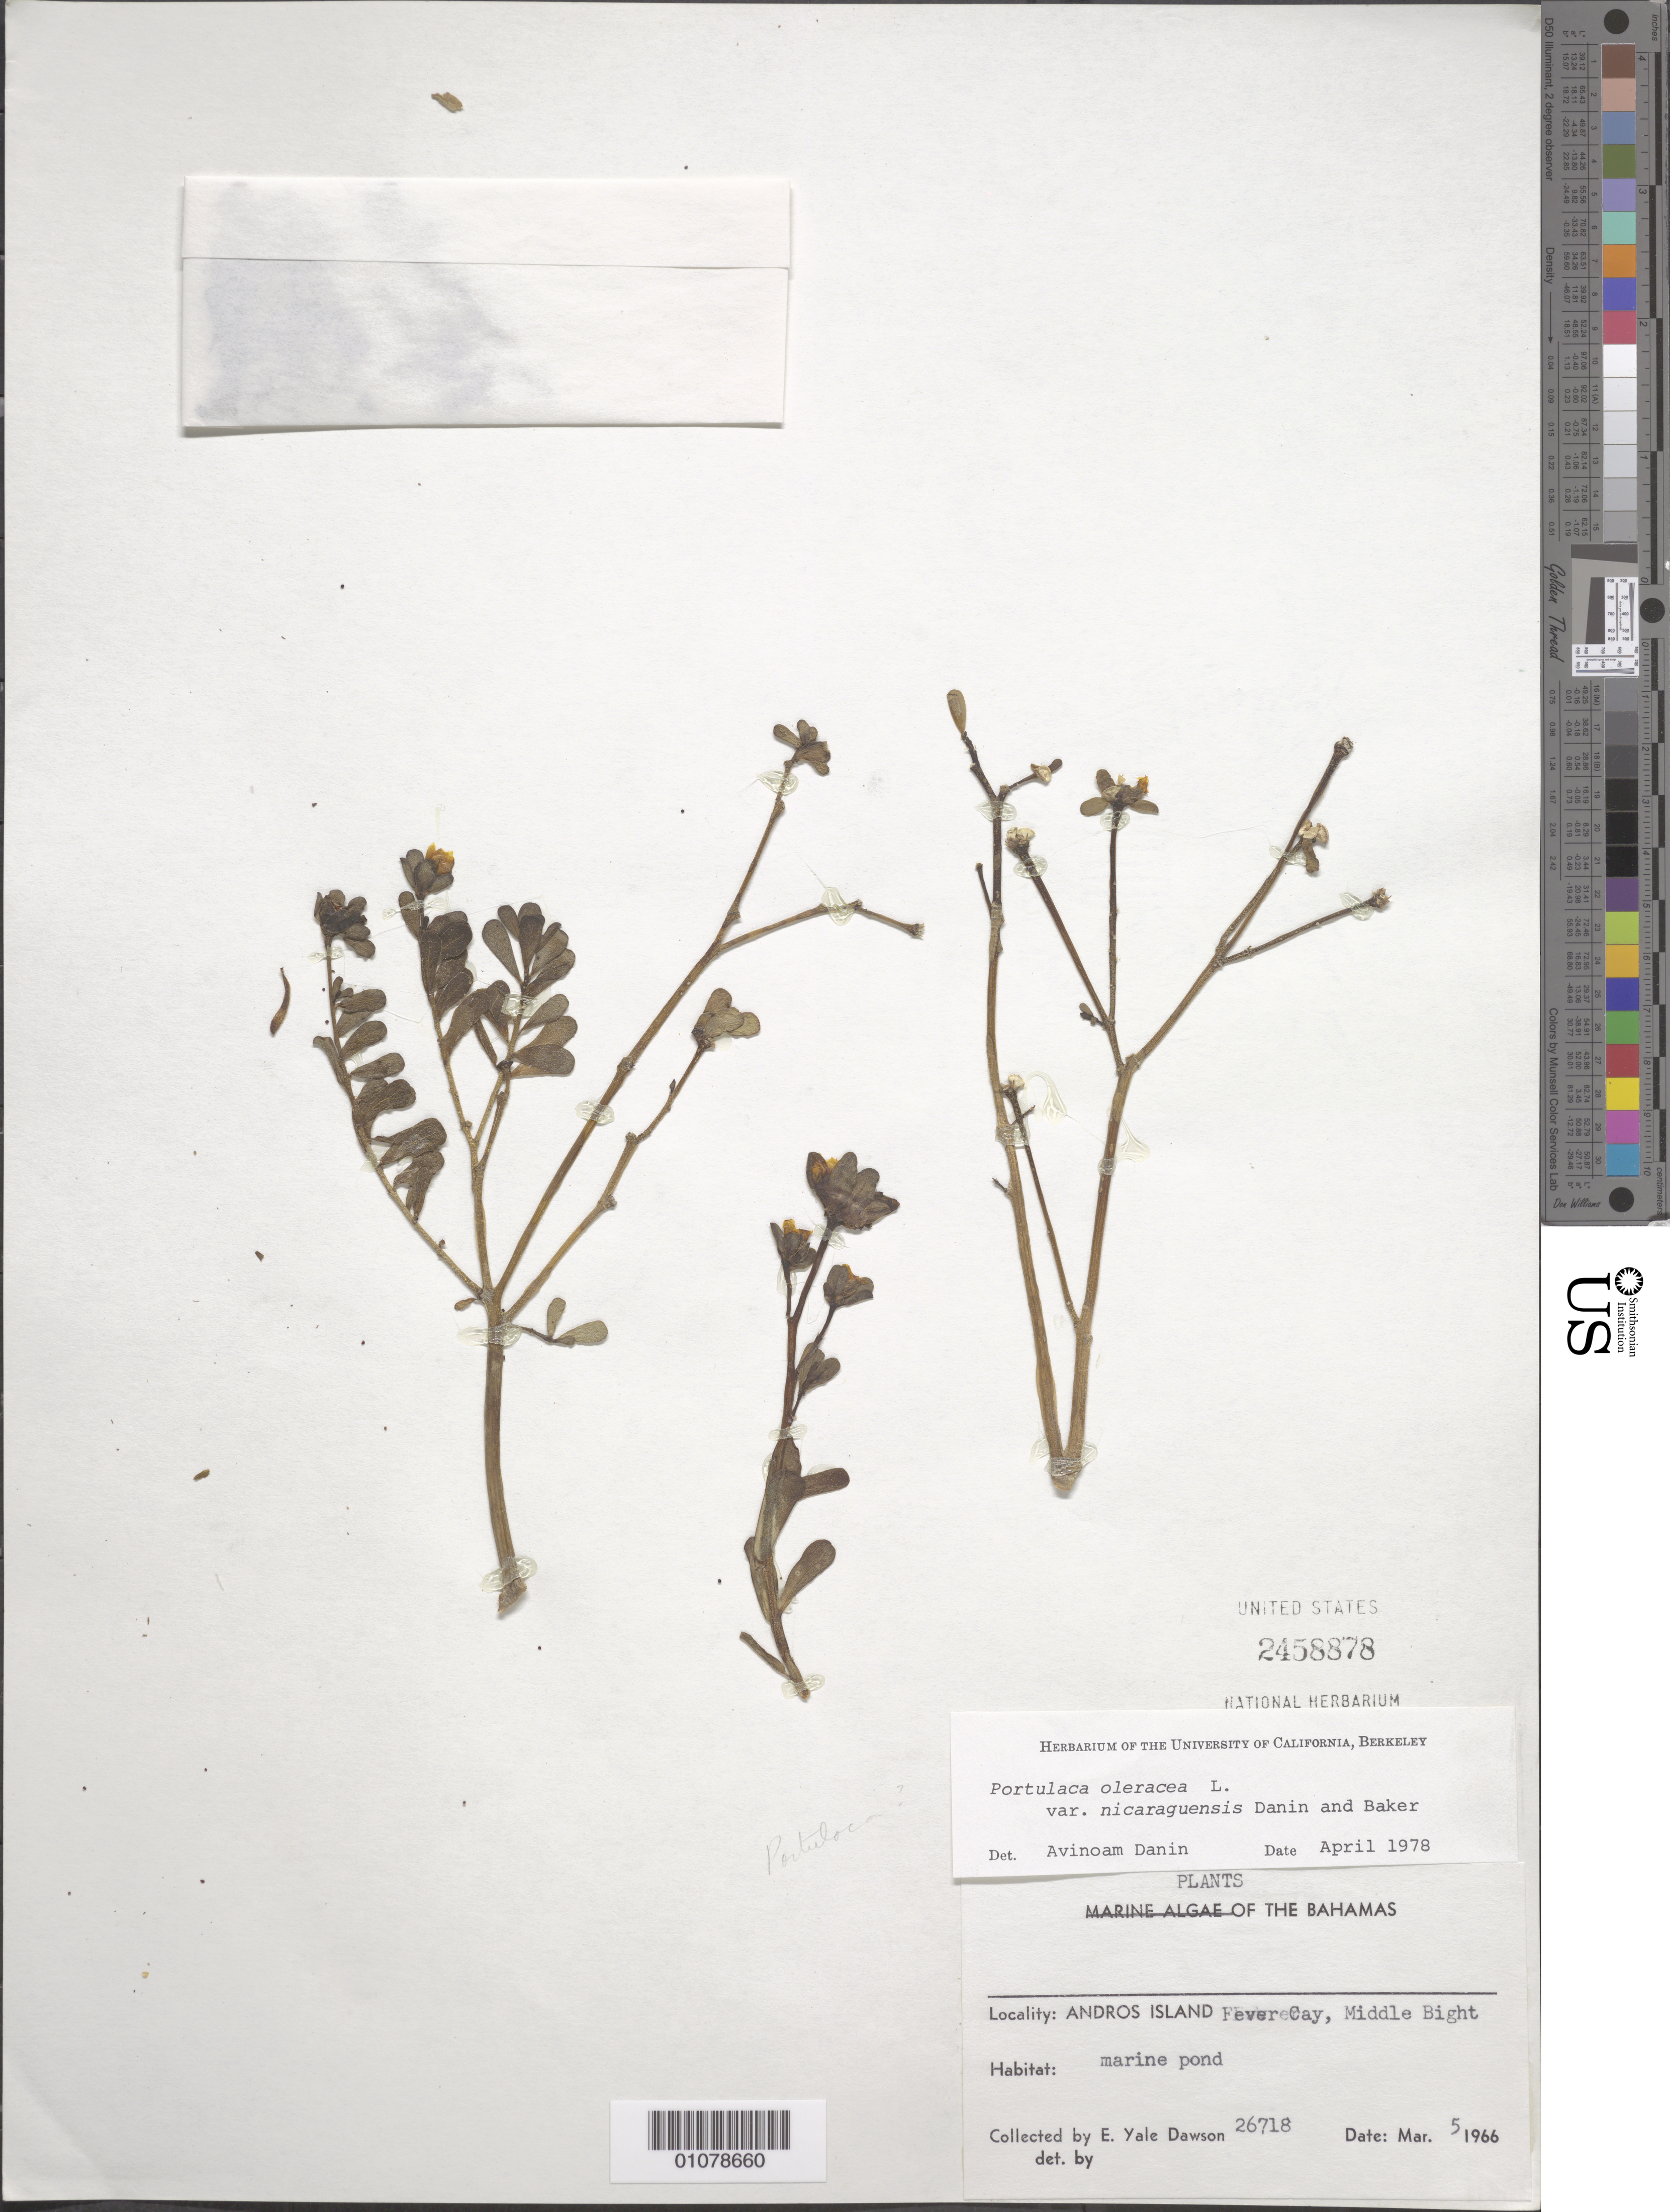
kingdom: Plantae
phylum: Tracheophyta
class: Magnoliopsida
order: Caryophyllales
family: Portulacaceae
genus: Portulaca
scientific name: Portulaca oleracea subsp. nicaraguensis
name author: Danin & H.G. Baker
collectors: E. Y. Dawson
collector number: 26718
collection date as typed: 05 Mar 1966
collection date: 1966-03-05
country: Bahamas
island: Andros I.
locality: Andros, Fever Cay, Middle Bight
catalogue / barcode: US 2458878